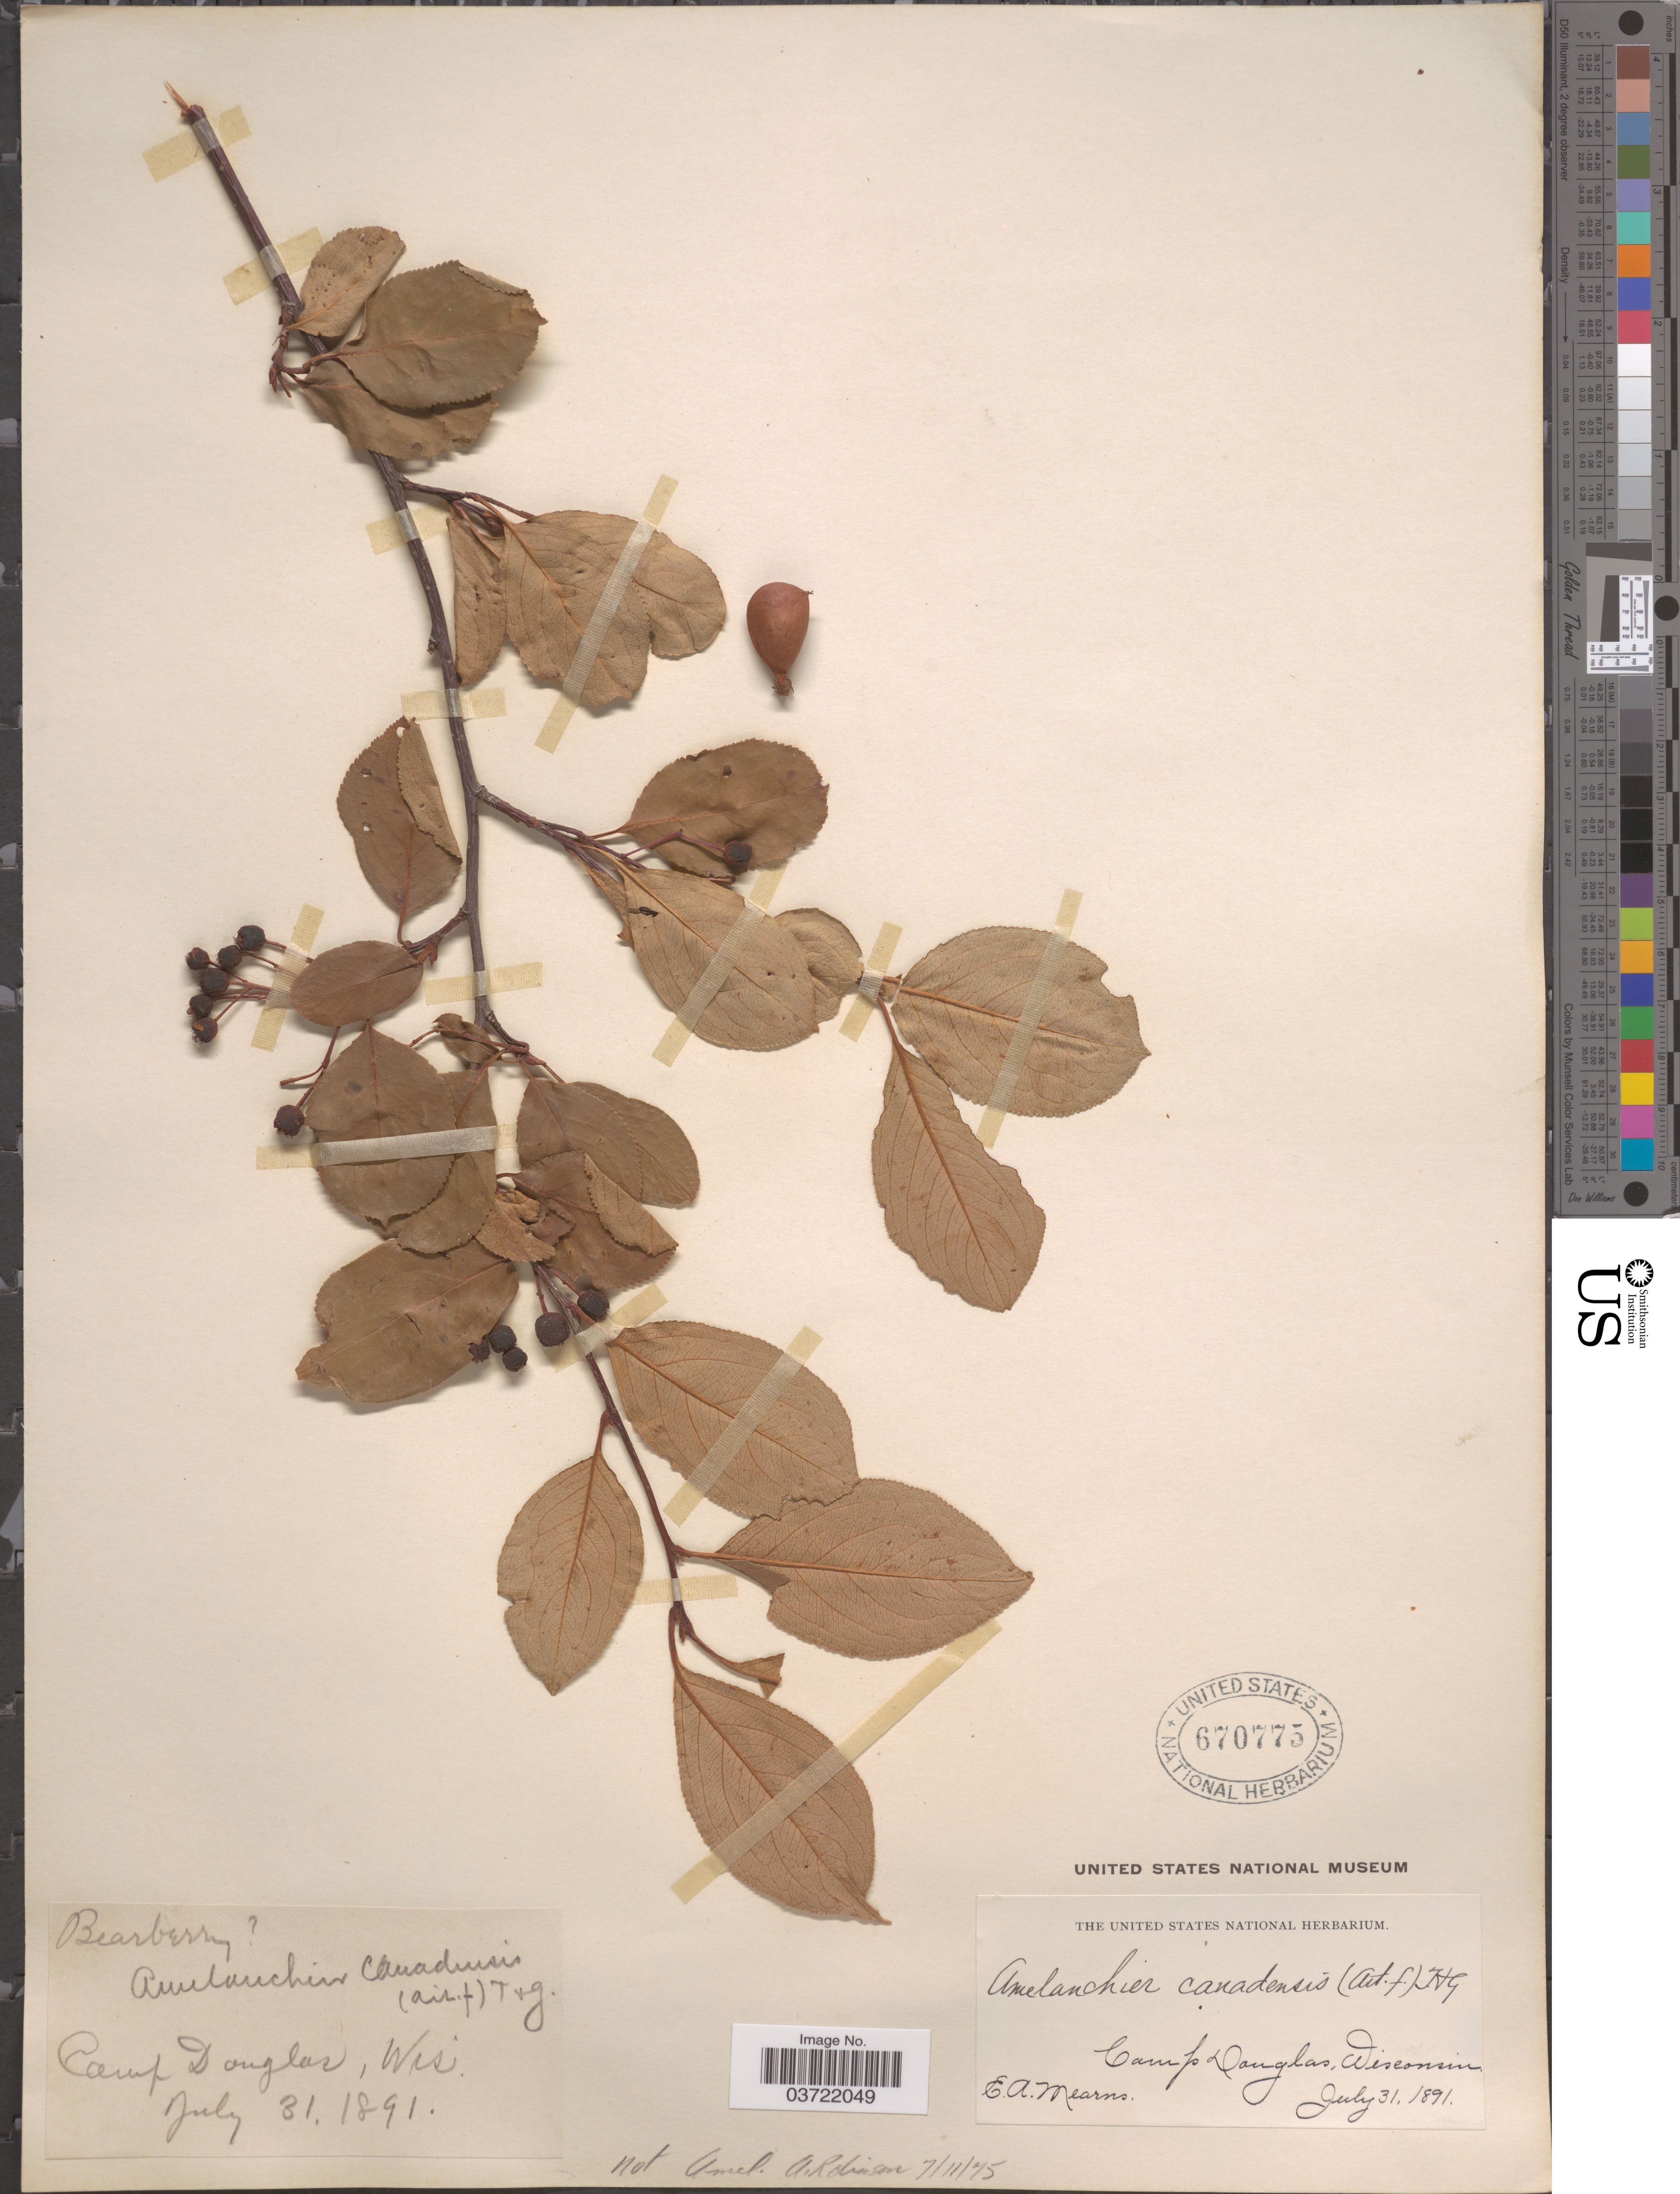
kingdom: Plantae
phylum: Tracheophyta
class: Magnoliopsida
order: Rosales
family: Rosaceae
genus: Aronia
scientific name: Aronia melanocarpa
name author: (Michx.) Elliott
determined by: Strong, Mark T., (BOT), Smithsonian Institution - National Museum of Natural History (UNITED STATES)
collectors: E. A. Mearns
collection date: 1891-07-31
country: United States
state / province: Wisconsin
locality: Camp Douglas.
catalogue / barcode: US 670775